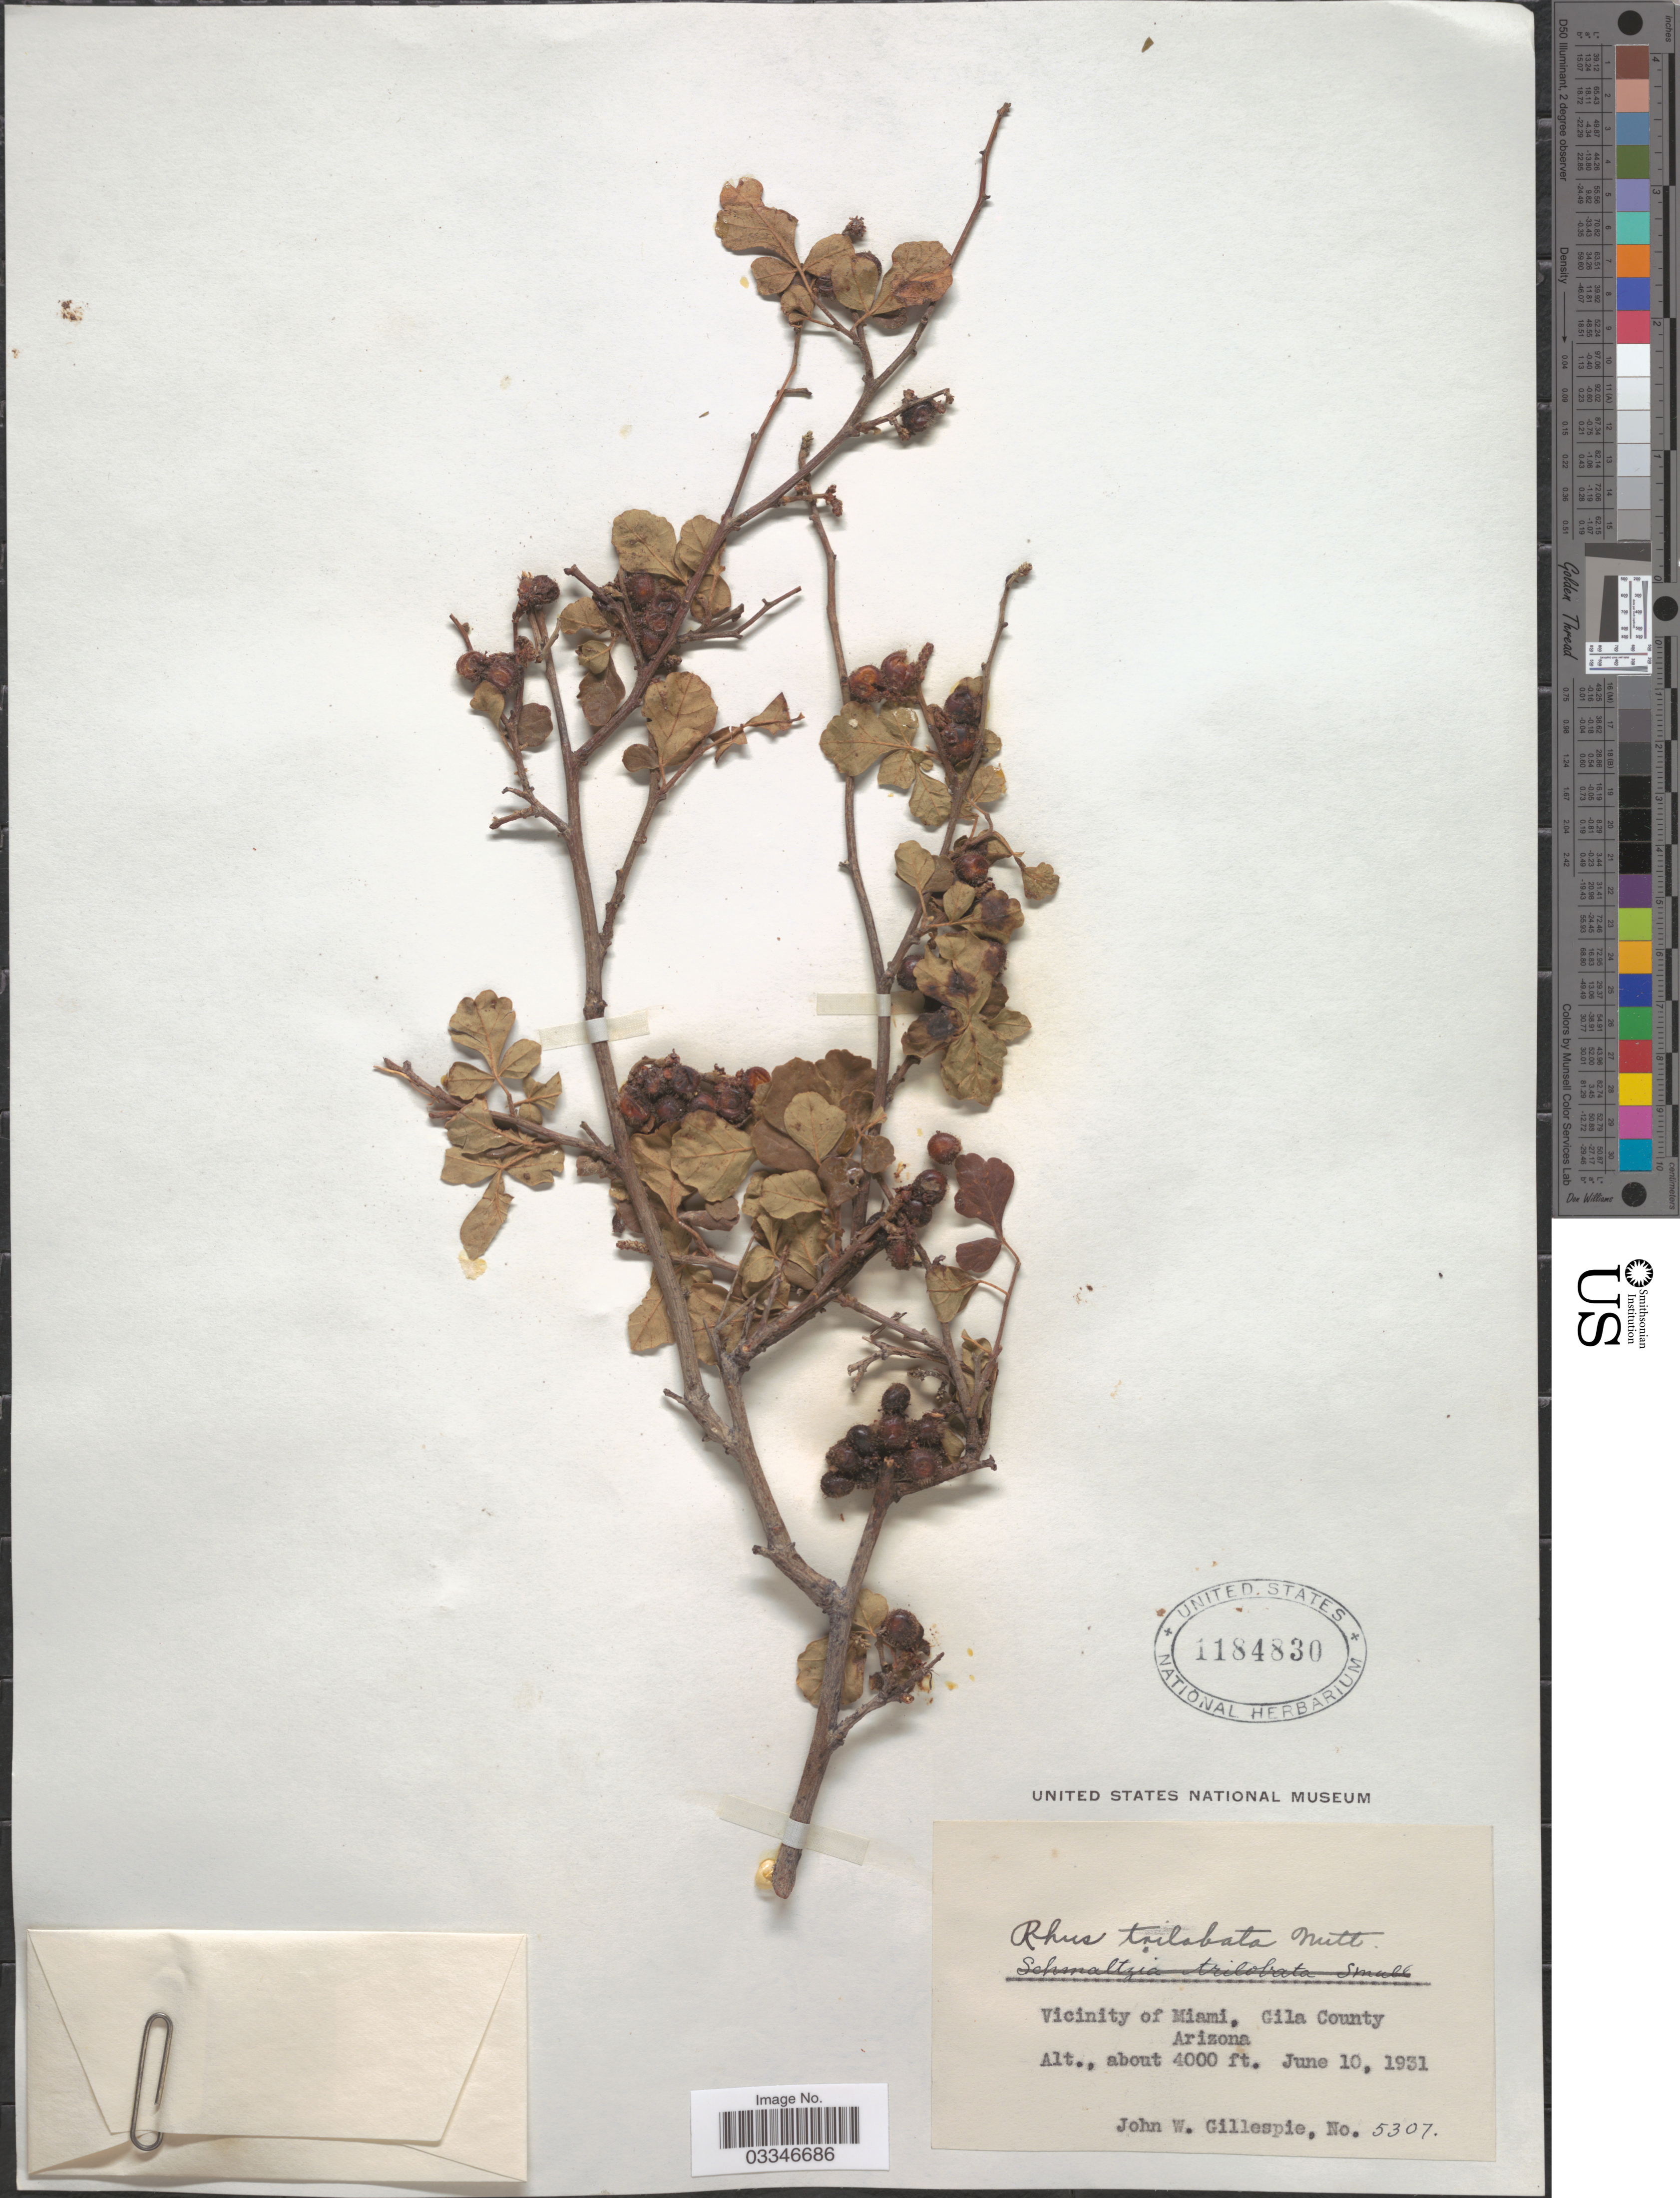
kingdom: Plantae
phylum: Tracheophyta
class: Magnoliopsida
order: Sapindales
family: Anacardiaceae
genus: Rhus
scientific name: Rhus trilobata var. typica Munz & Sloane ined.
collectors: J. W. Gillespie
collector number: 5307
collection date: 1931-06-10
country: United States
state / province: Arizona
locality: Vicinity of Miami, Gila County.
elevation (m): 1219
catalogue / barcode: US 1184830